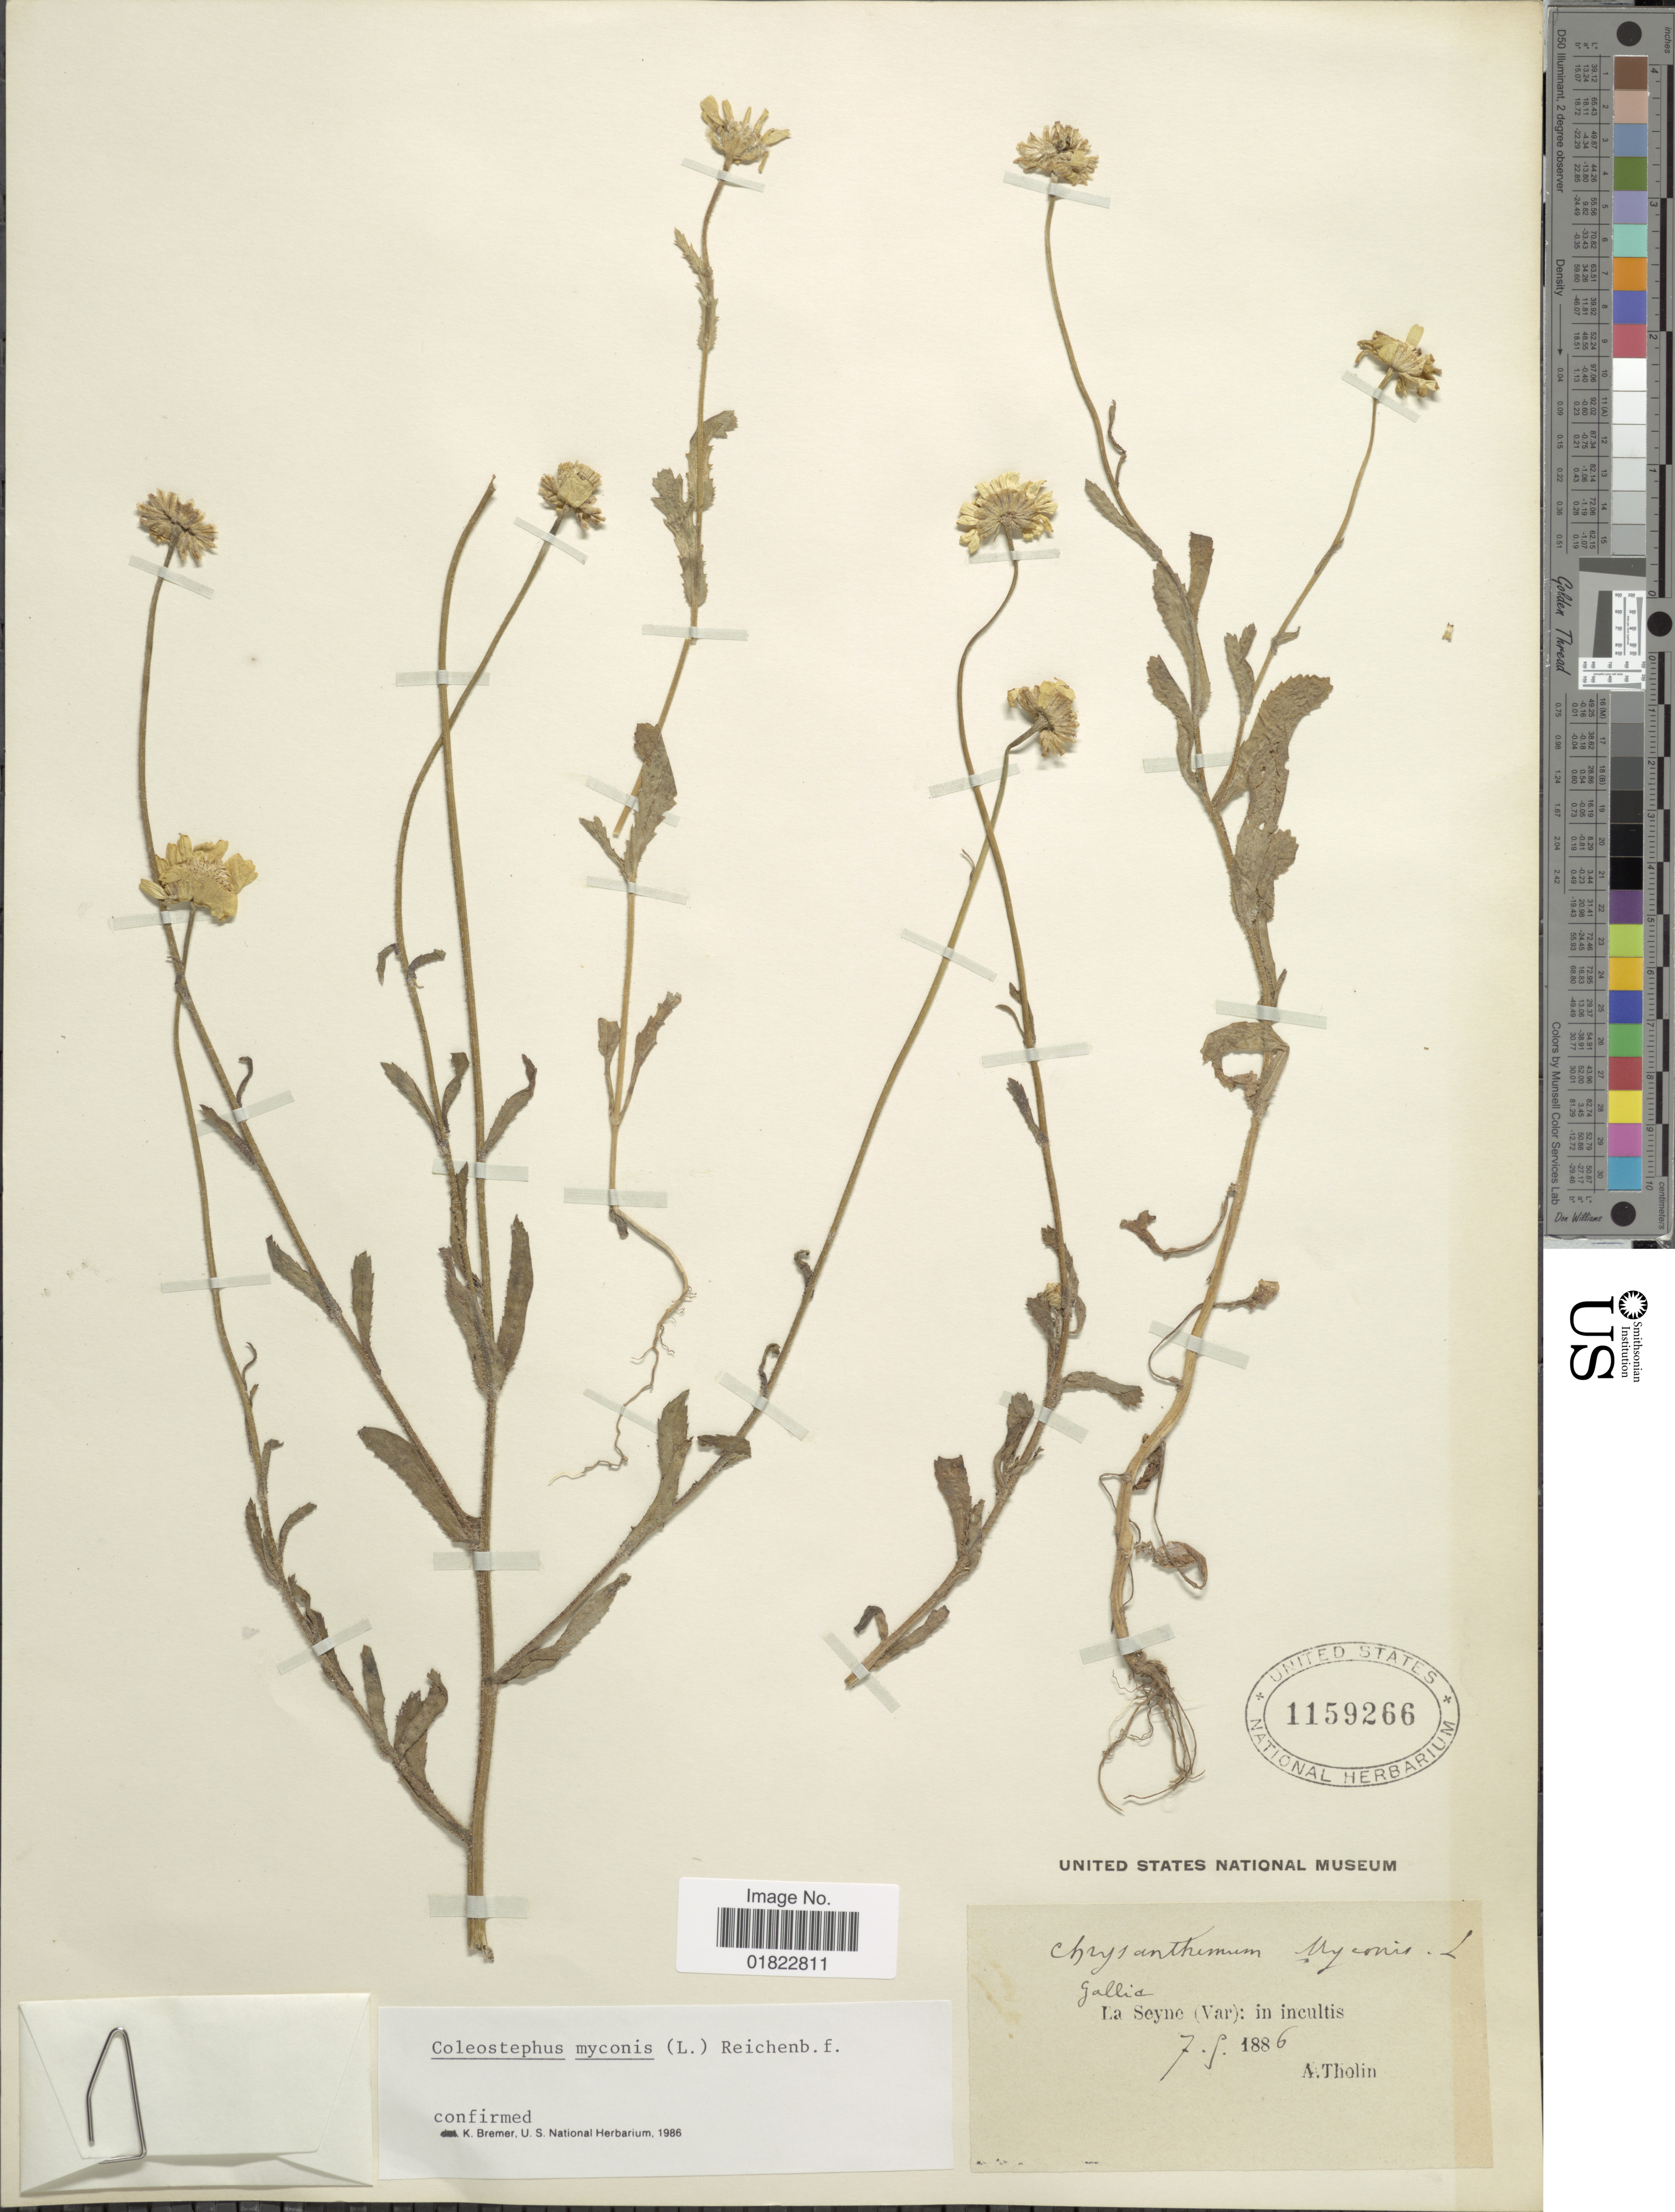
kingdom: Plantae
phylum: Tracheophyta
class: Magnoliopsida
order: Asterales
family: Asteraceae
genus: Coleostephus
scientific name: Coleostephus myconis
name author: (L.) Cass.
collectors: A. Tholin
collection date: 1886-05-07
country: France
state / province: Provence-Alpes-Côte d'Azur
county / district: Var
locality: Gallia, La Seyne (Var): in incultis.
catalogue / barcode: US 1159266